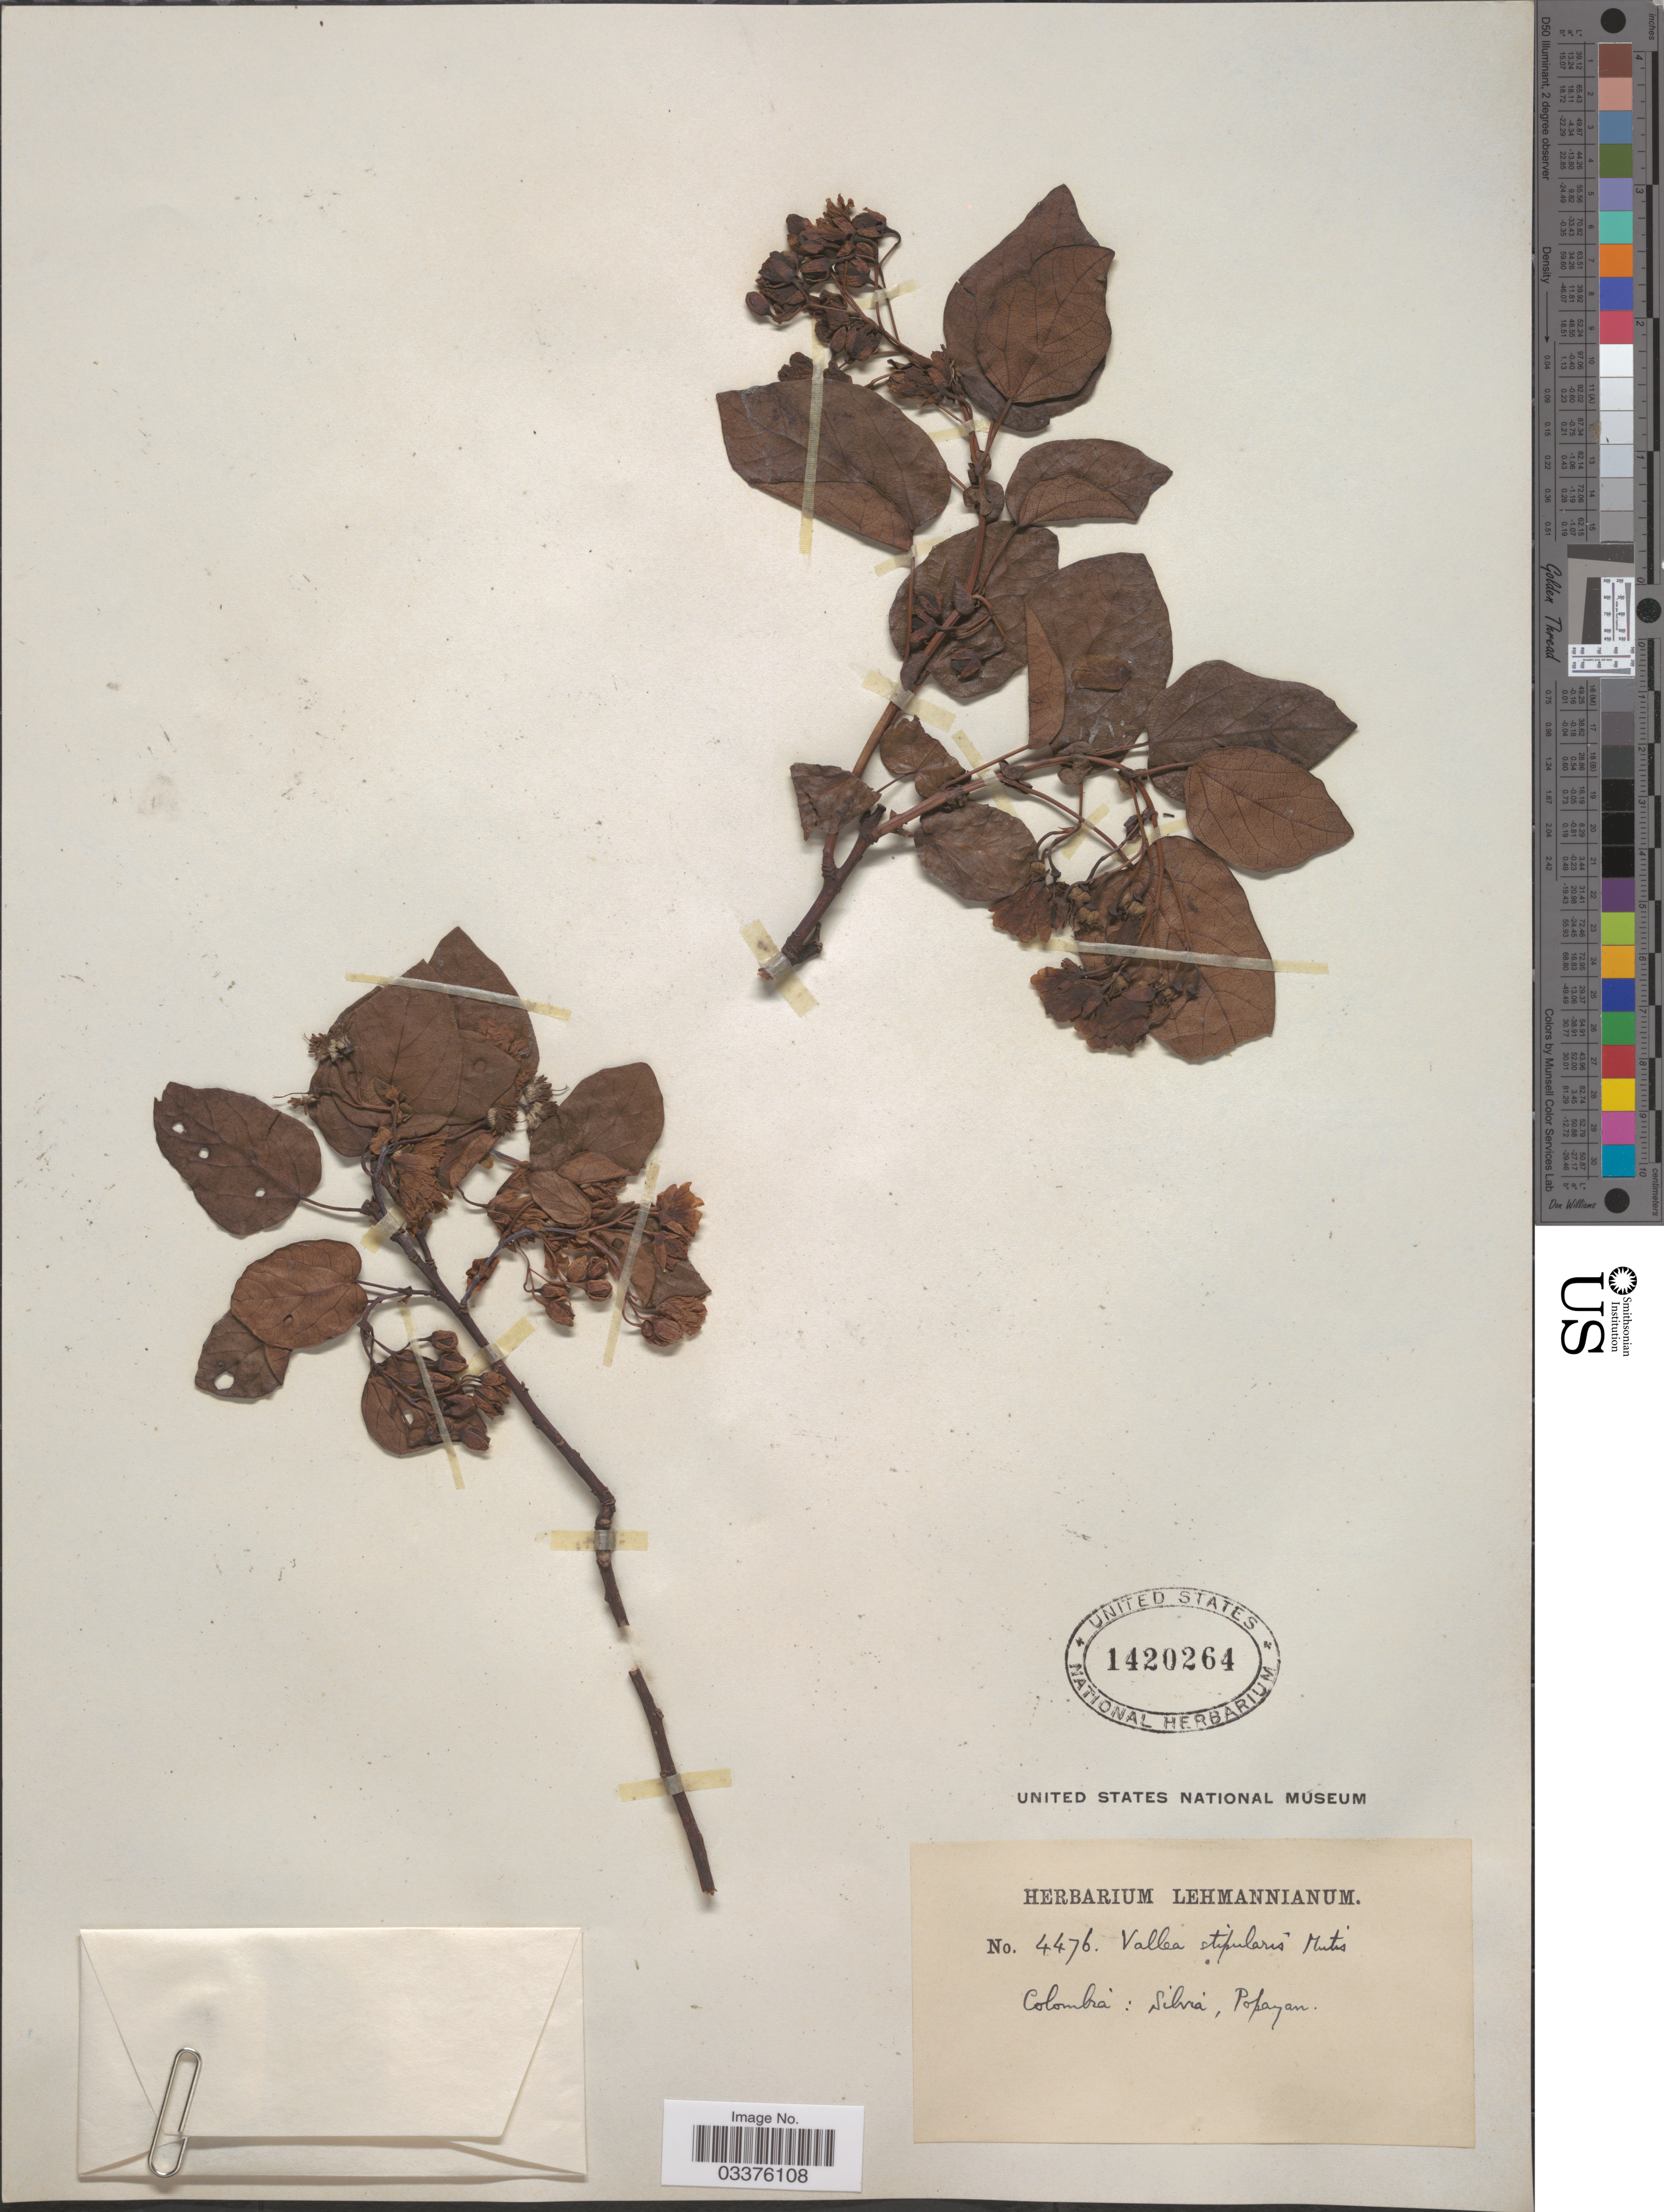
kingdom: Plantae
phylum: Tracheophyta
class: Magnoliopsida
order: Oxalidales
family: Elaeocarpaceae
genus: Vallea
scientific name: Vallea stipularis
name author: L. f.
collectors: ex herb. Lehmannianum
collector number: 4476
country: Colombia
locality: Silvia, Popayan.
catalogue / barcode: US 1420264